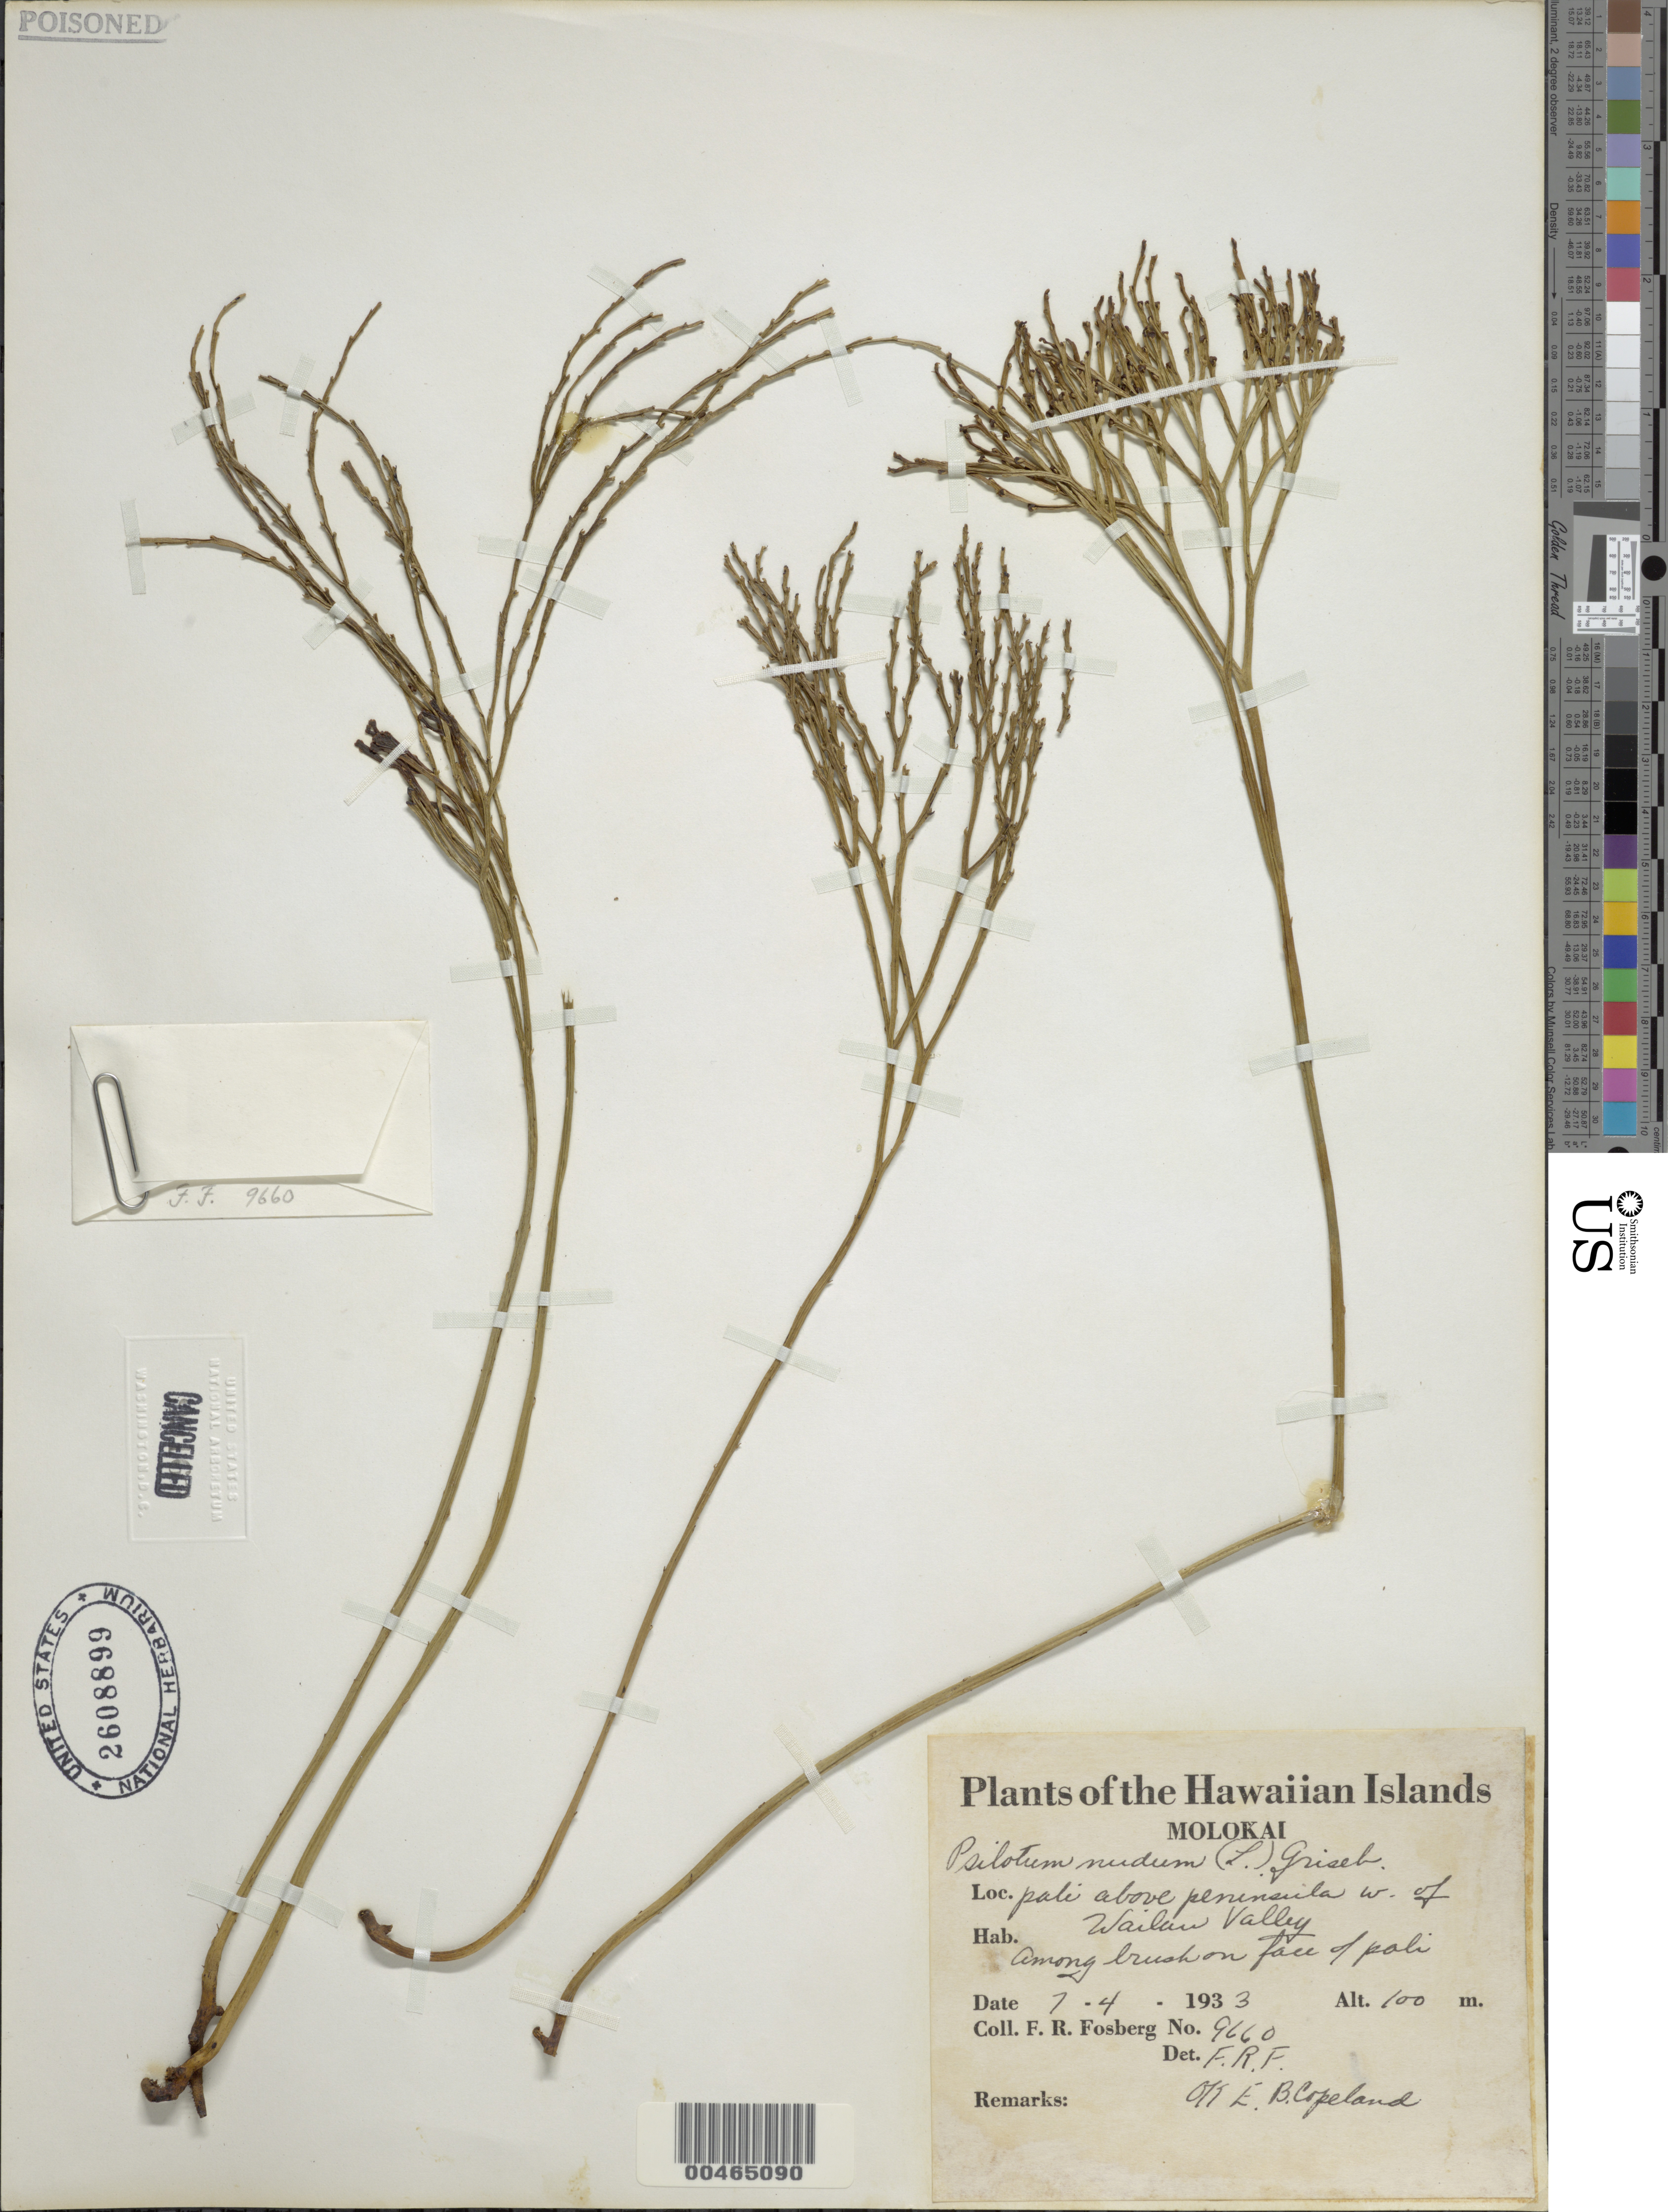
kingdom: Plantae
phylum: Tracheophyta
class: Polypodiopsida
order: Psilotales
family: Psilotaceae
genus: Psilotum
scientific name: Psilotum nudum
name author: (L.) P. Beauv.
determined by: Fosberg, F. R.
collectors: F. R. Fosberg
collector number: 9660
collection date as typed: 4 Jul 1933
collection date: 1933-07-04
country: United States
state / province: Hawaii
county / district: Maui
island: Moloka'i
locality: Pali above peninsula W of Wailau Valley, Molokai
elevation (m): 100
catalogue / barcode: US 2608899